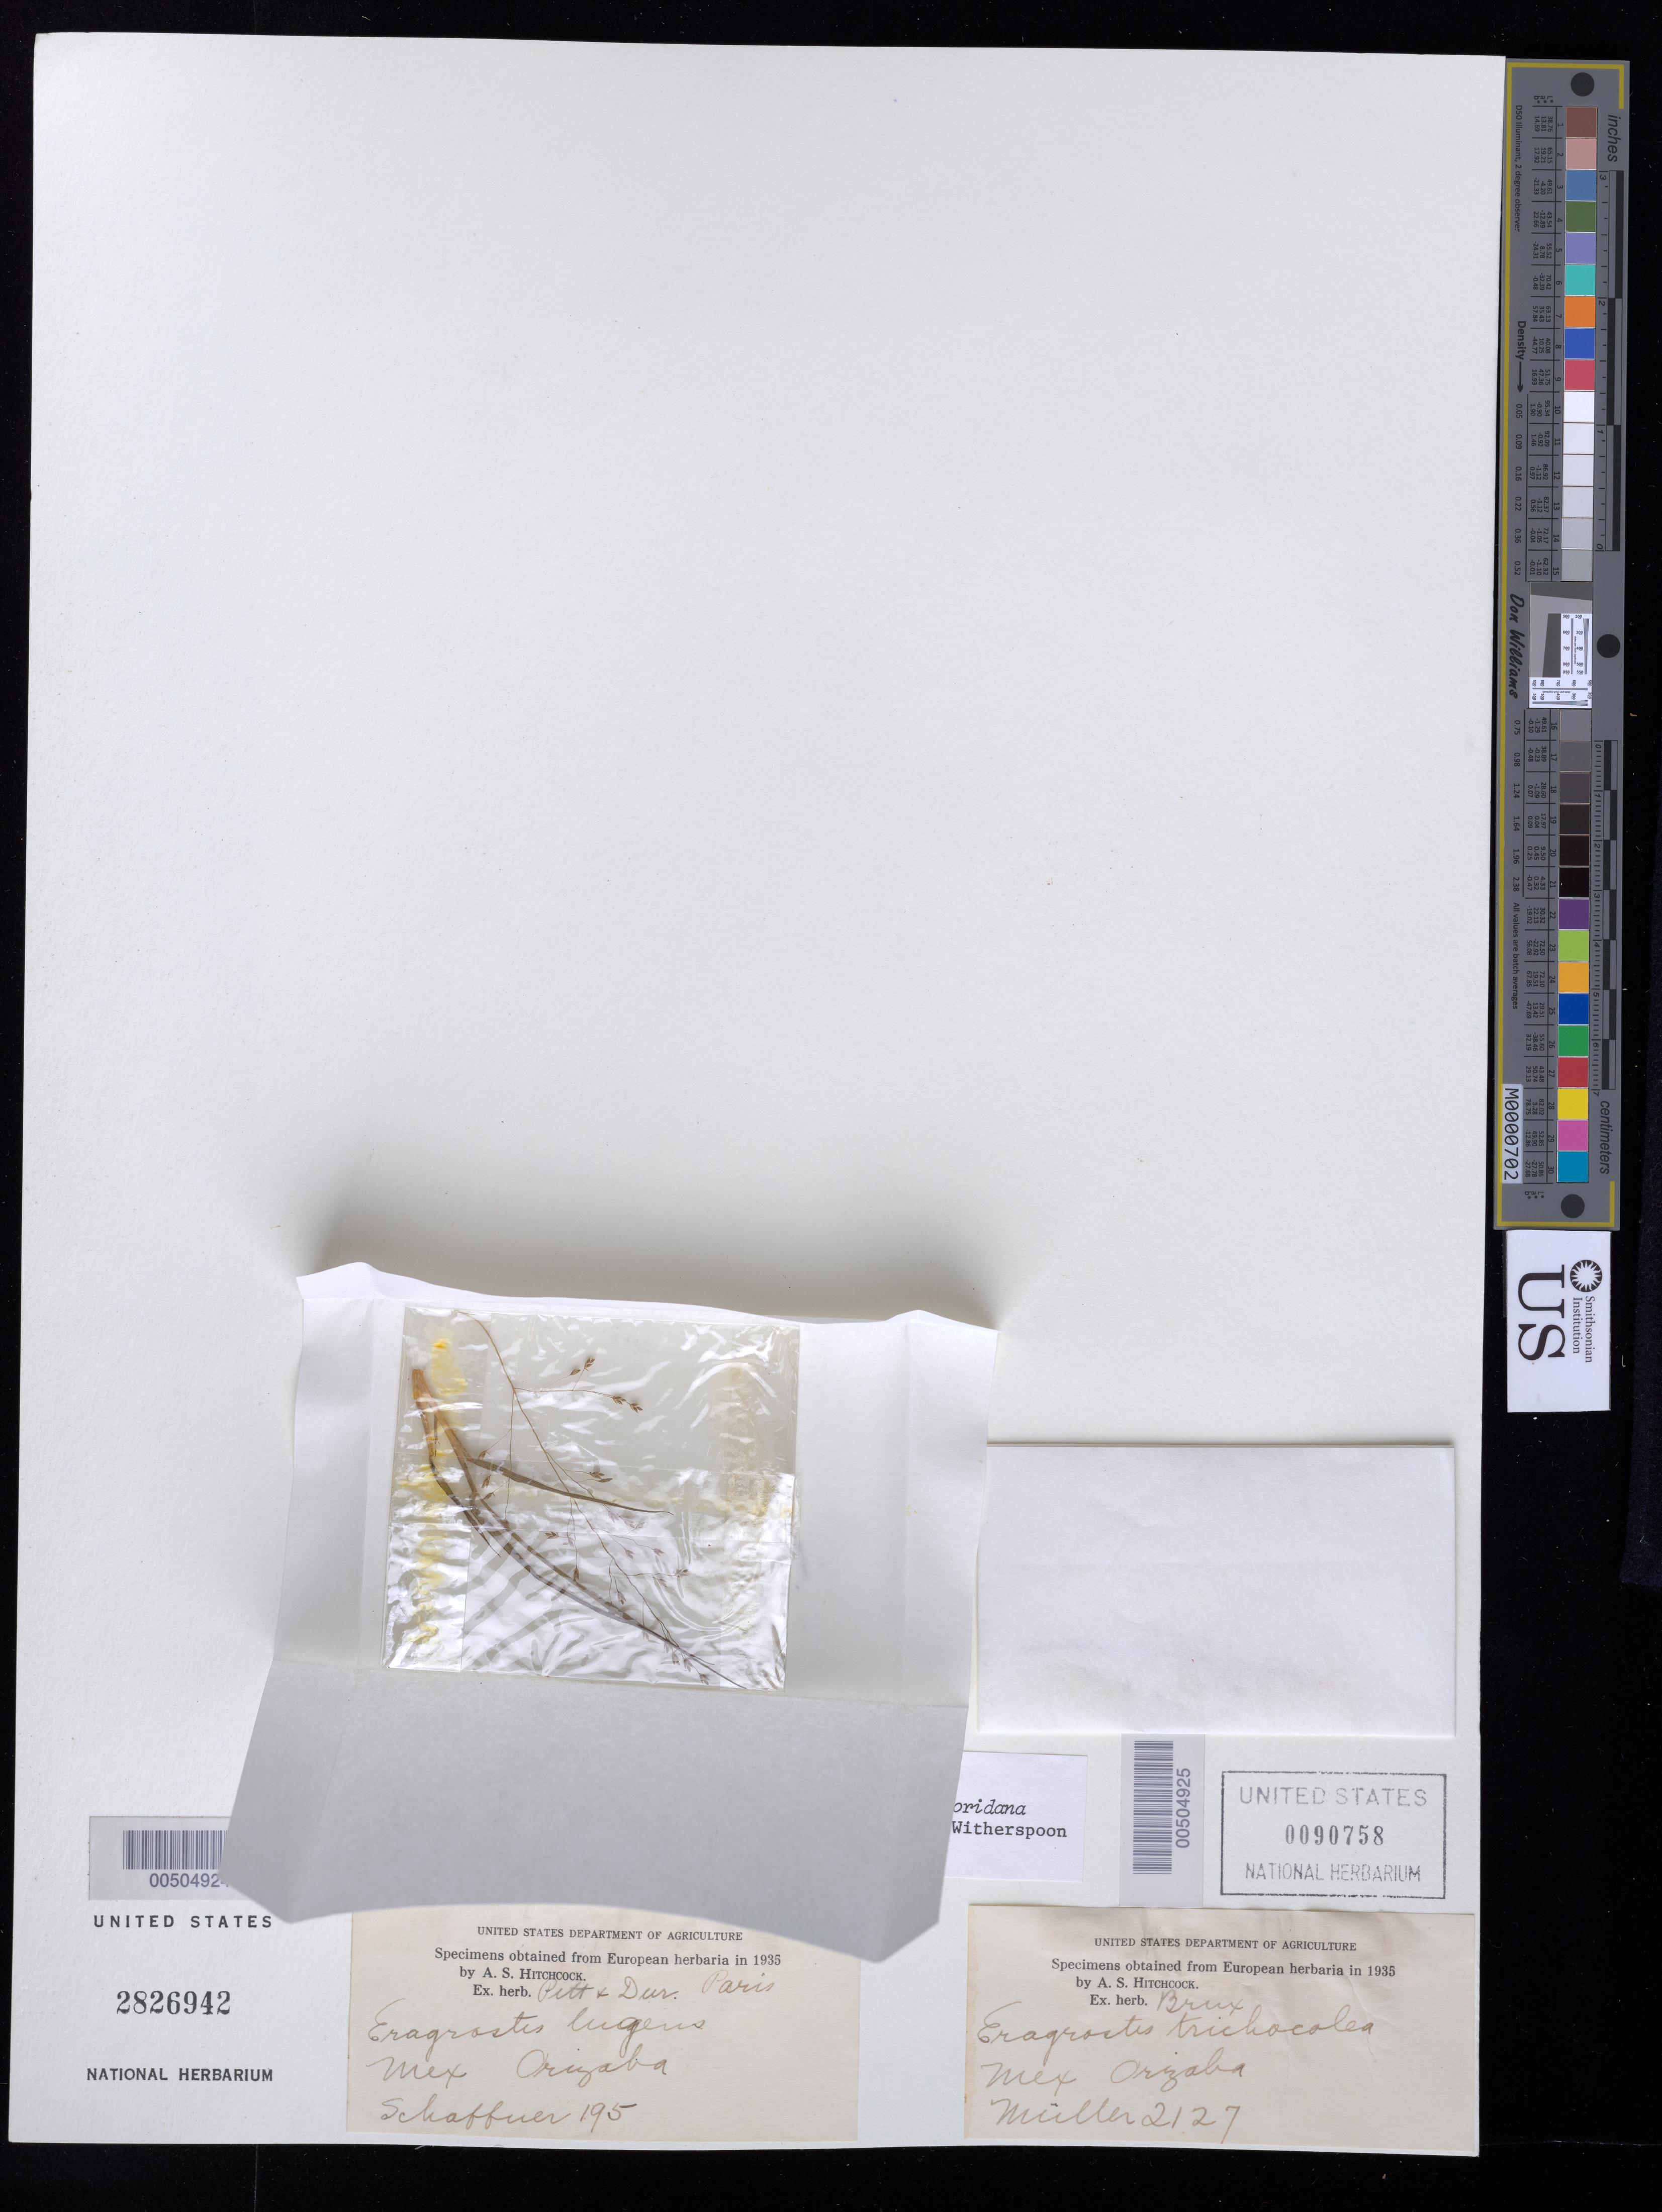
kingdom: Plantae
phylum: Tracheophyta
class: Liliopsida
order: Poales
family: Poaceae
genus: Eragrostis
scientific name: Eragrostis floridana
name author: Hitchc.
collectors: -. Schaffner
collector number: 195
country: Mexico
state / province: Veracruz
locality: Orizaba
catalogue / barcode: US 2826942